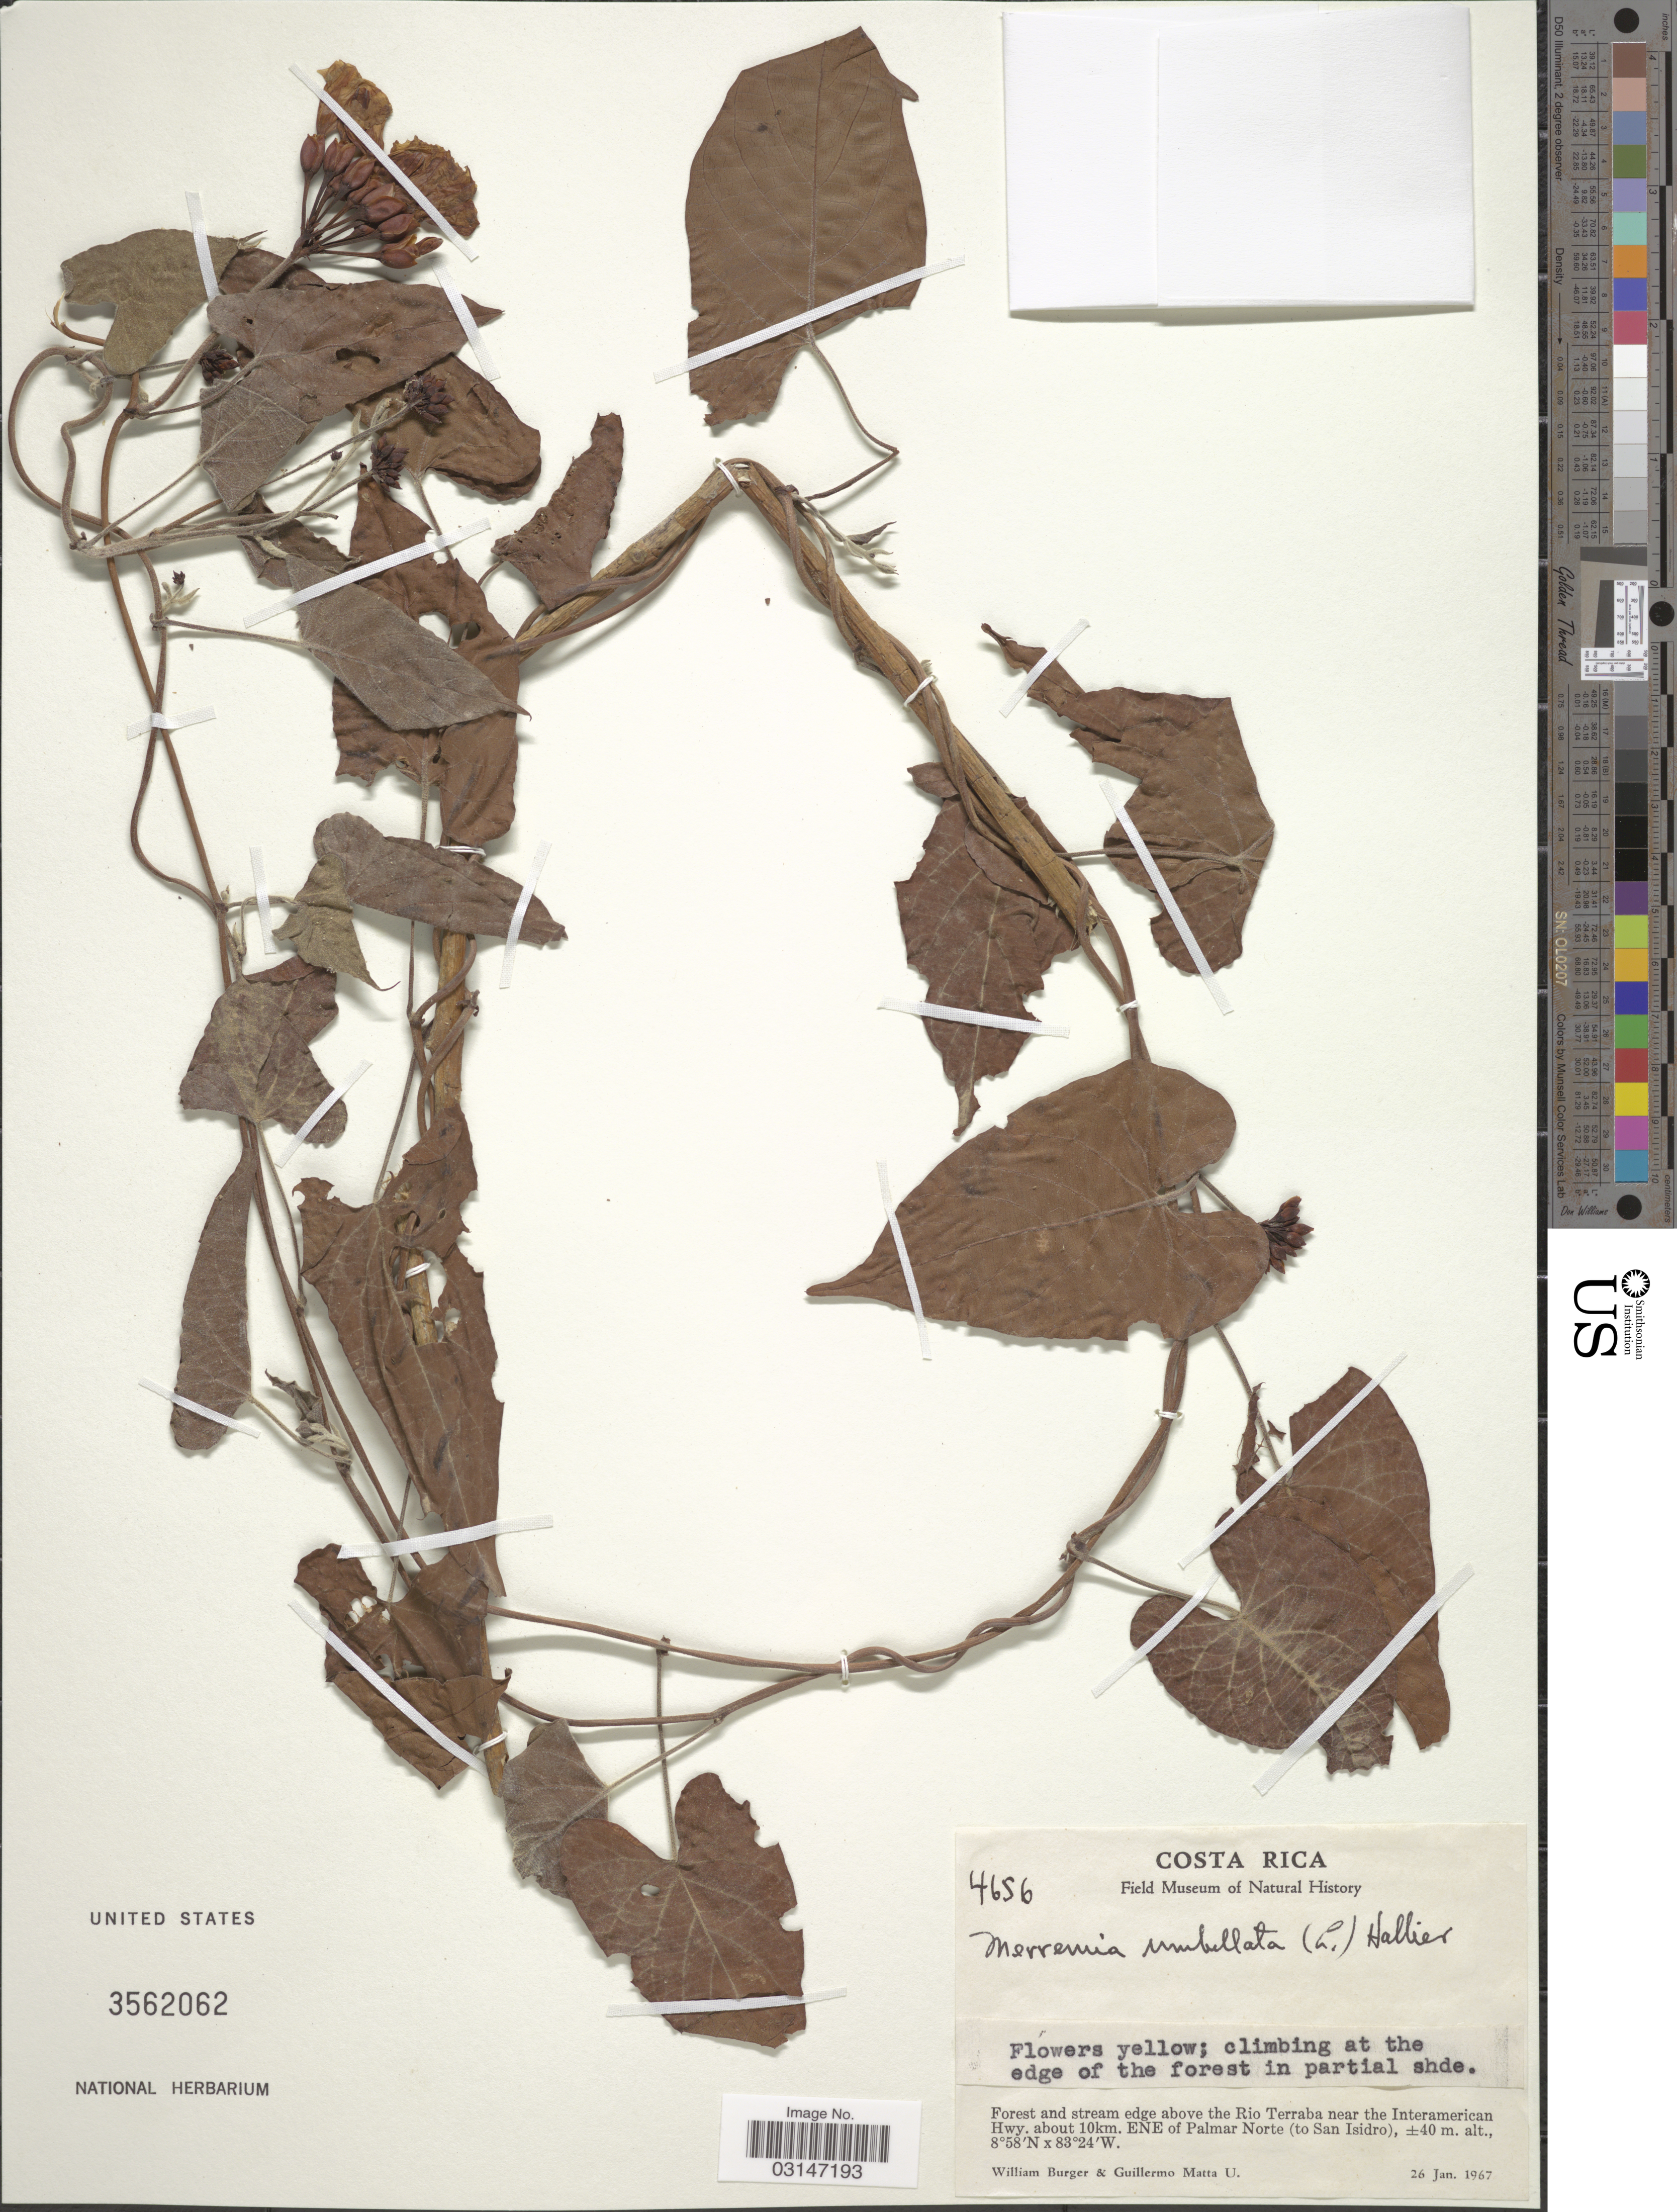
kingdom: Plantae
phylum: Tracheophyta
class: Magnoliopsida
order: Solanales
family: Convolvulaceae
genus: Camonea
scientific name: Camonea umbellata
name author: (L.) A. R. Simões & Staples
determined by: Strong, Mark T., (BOT), Smithsonian Institution - National Museum of Natural History (UNITED STATES)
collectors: W. Burger & G. Matta U.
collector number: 4656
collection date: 1967-01-26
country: Costa Rica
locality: Forest and stream edge above the Rio Terraba near the Interamerican Hwy. about 10km. ENE of Palmar Norte (to San Isidro).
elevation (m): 40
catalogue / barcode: US 3562062